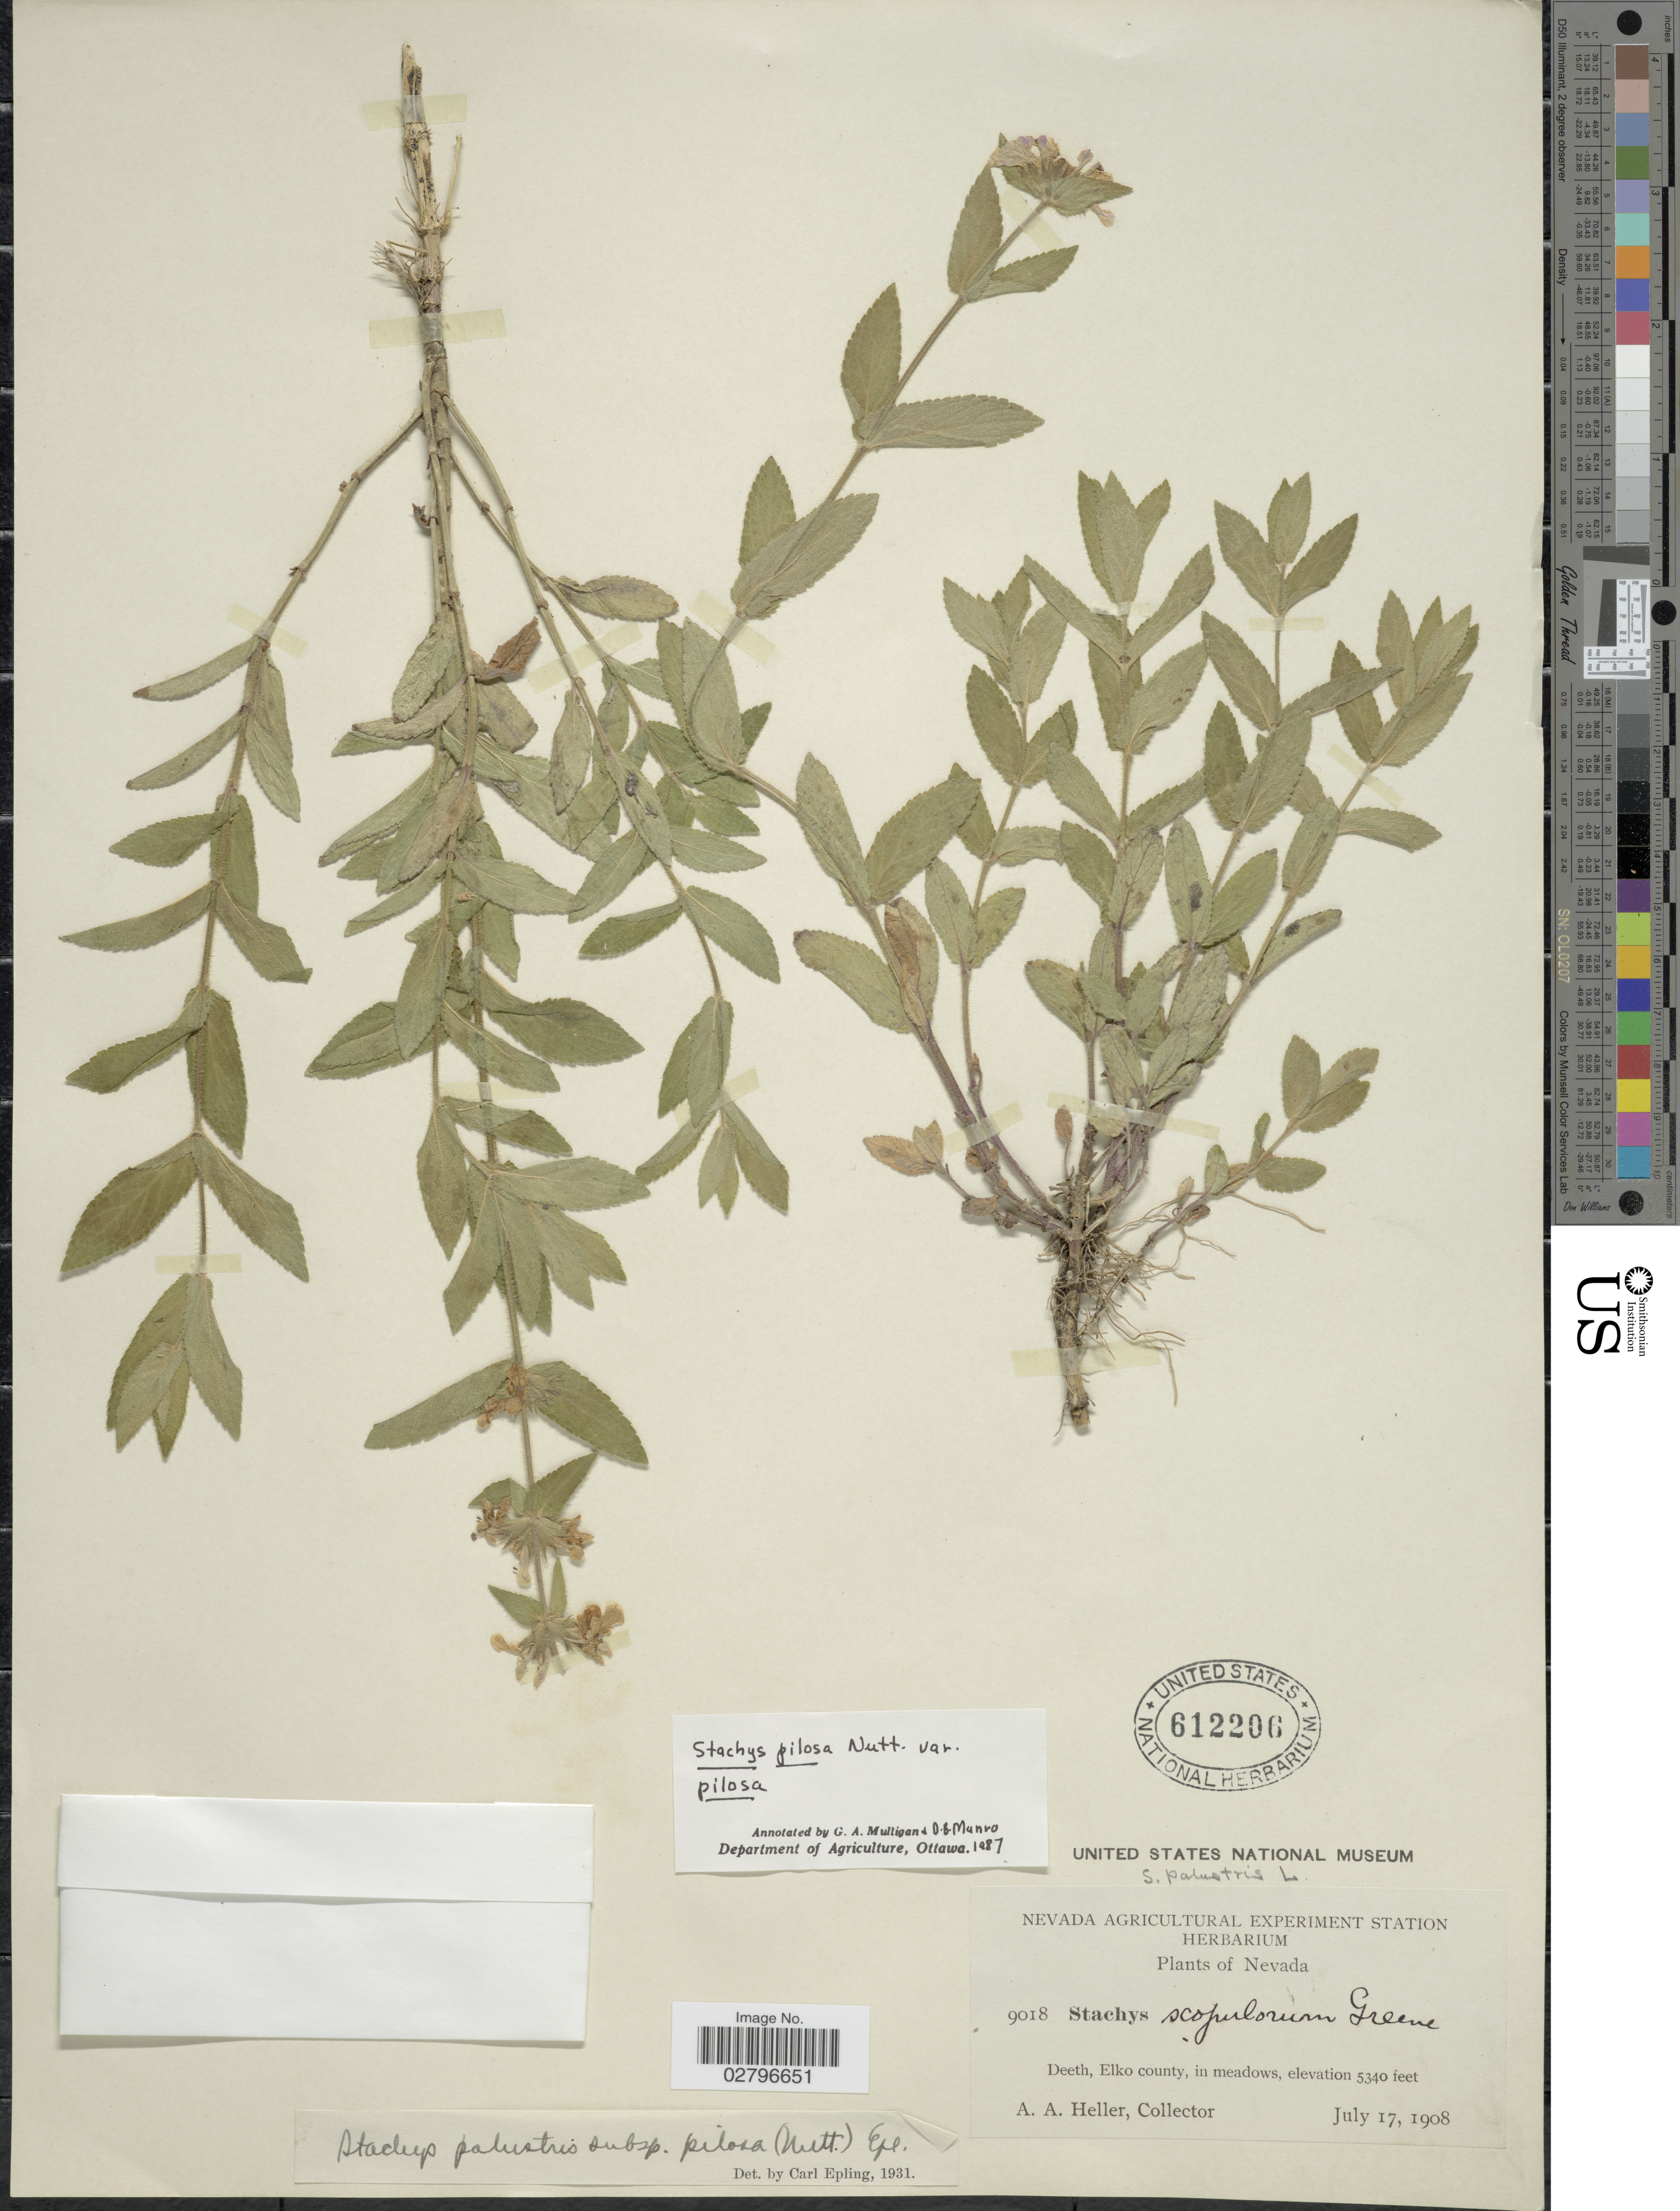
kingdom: Plantae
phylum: Tracheophyta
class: Magnoliopsida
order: Lamiales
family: Lamiaceae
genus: Stachys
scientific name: Stachys pilosa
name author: Nutt.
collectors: A. A. Heller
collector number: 9018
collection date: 1908-07-17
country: United States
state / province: Nevada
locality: Deeth, Elko county, in meadows.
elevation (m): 1628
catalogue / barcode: US 612206